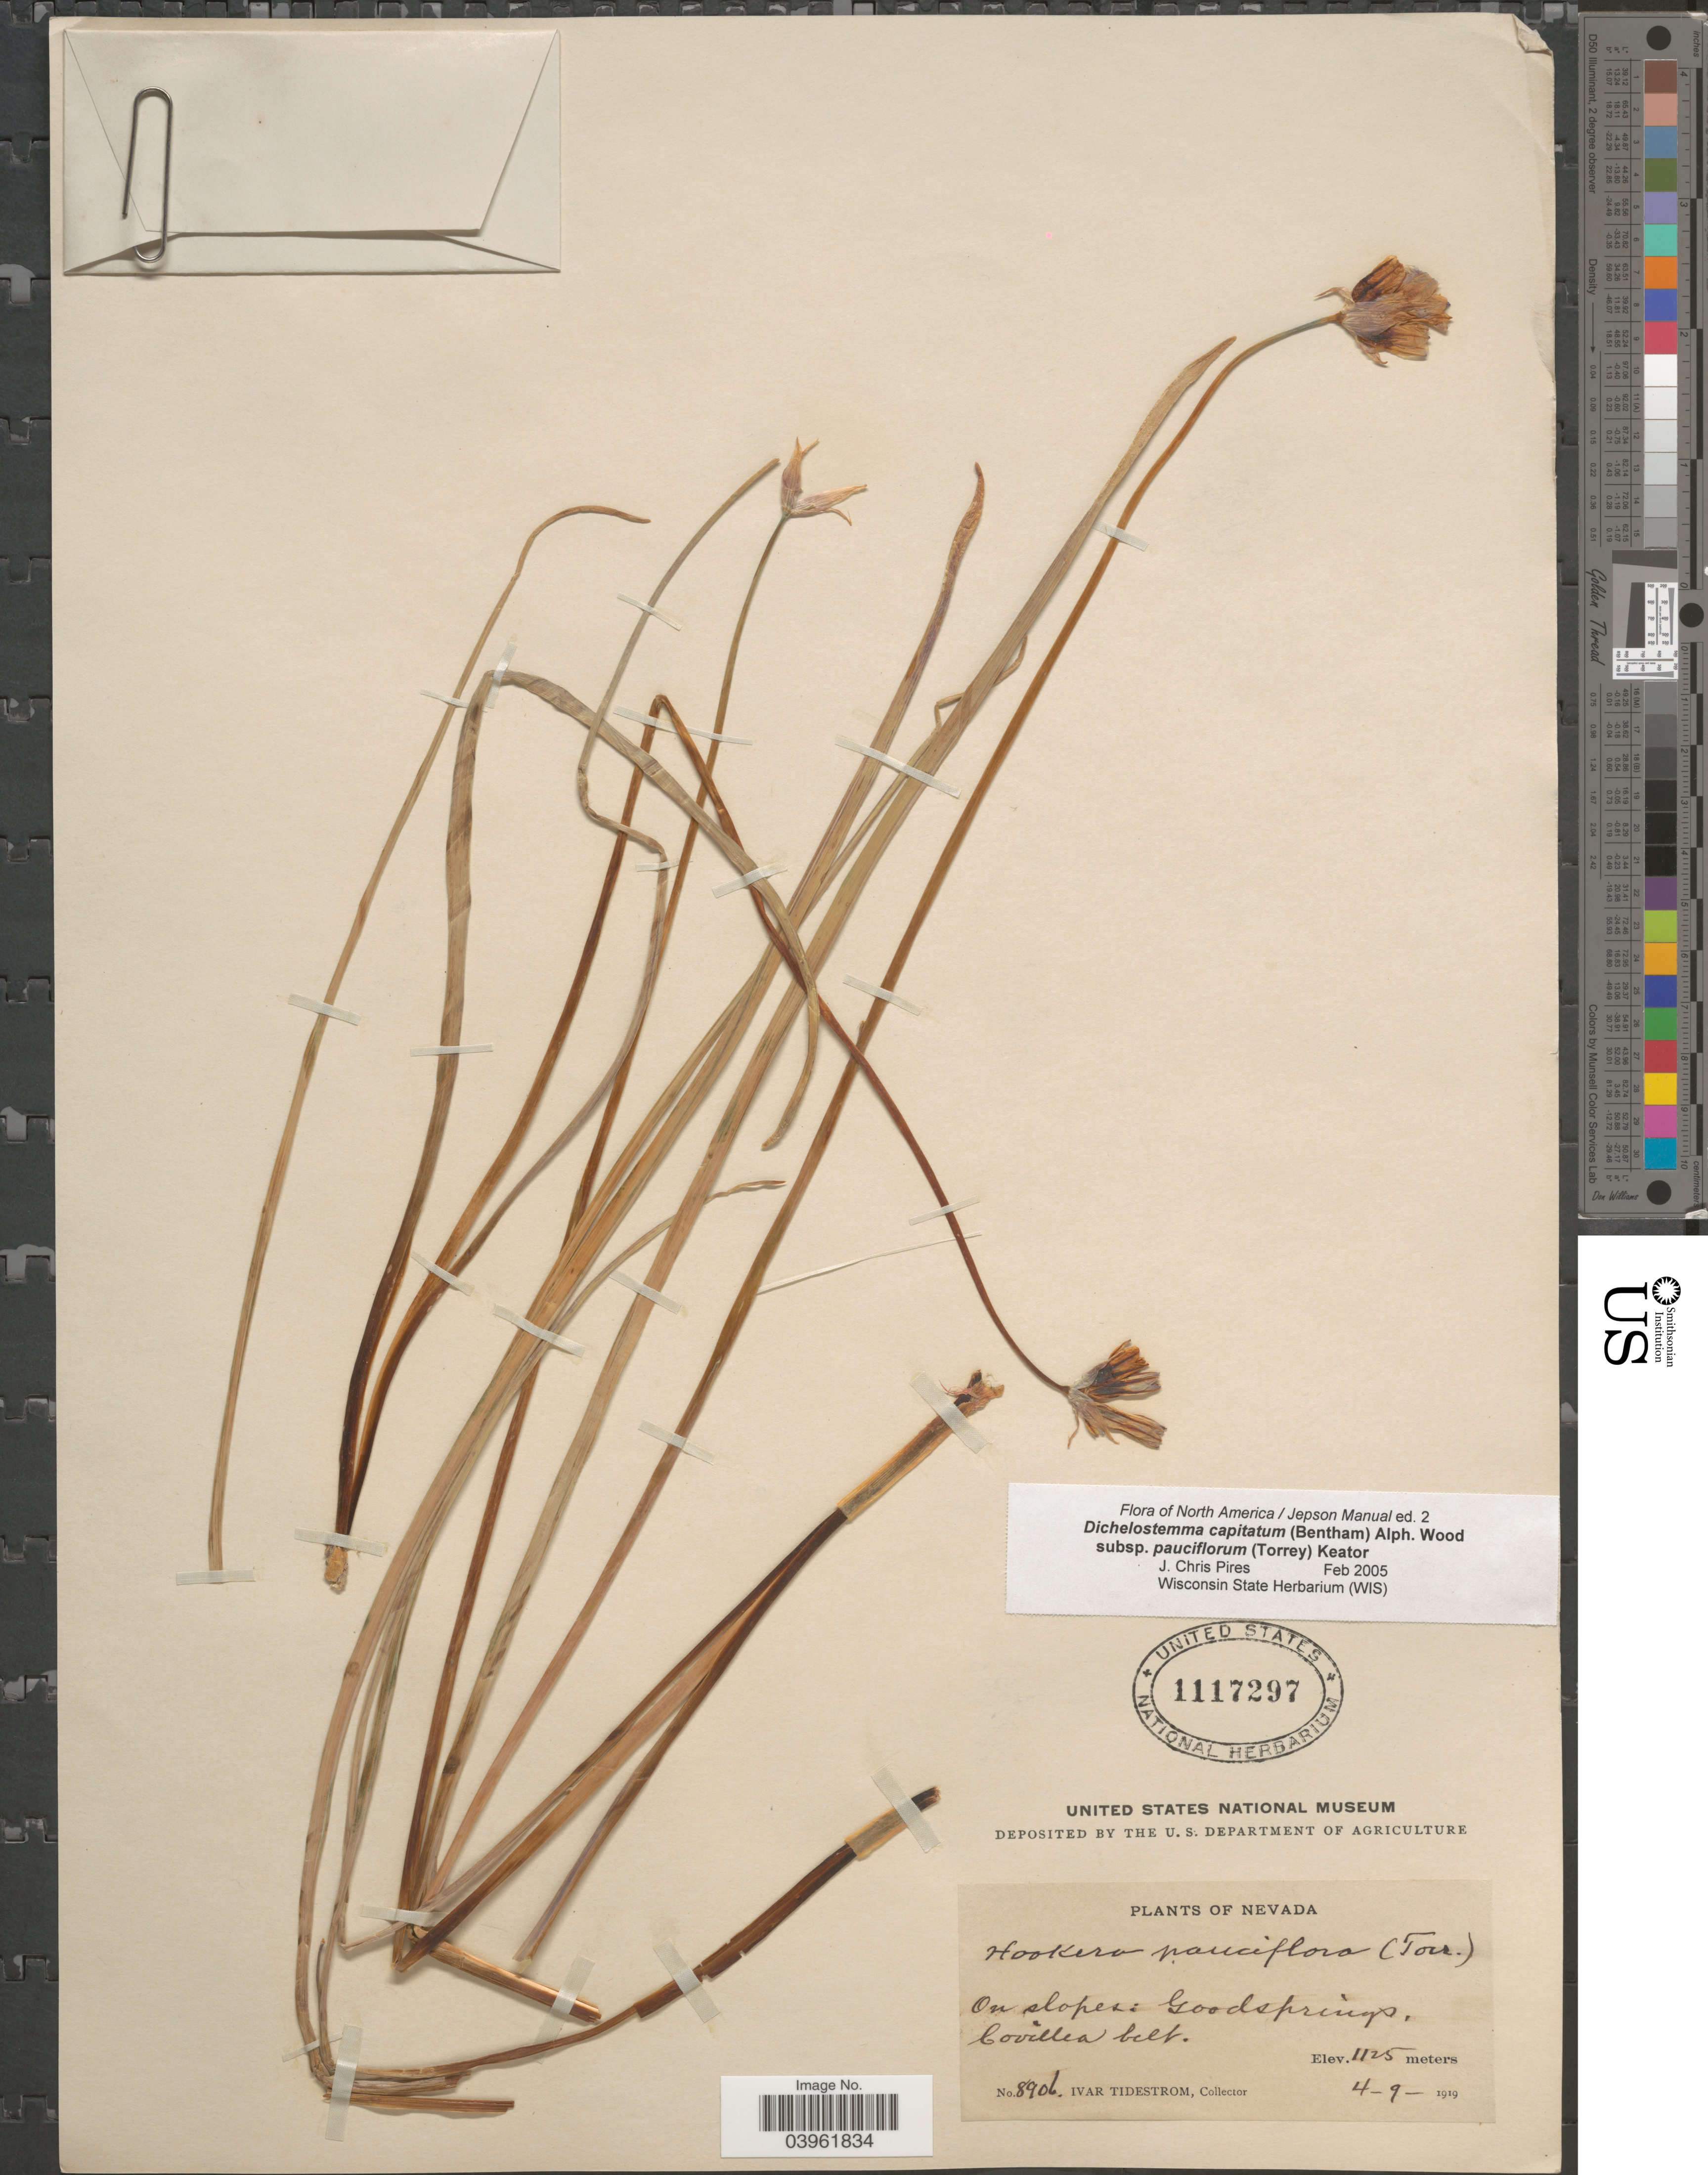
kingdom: Plantae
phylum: Tracheophyta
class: Liliopsida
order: Asparagales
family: Asparagaceae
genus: Dichelostemma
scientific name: Dichelostemma capitatum subsp. pauciflorum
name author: (Torr.) Keator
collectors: I. F. Tidestrom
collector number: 8906*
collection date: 1919-04-09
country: United States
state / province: Nevada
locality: On slopes: Goodspring, Covillea belt.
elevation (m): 1125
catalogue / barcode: US 1117297